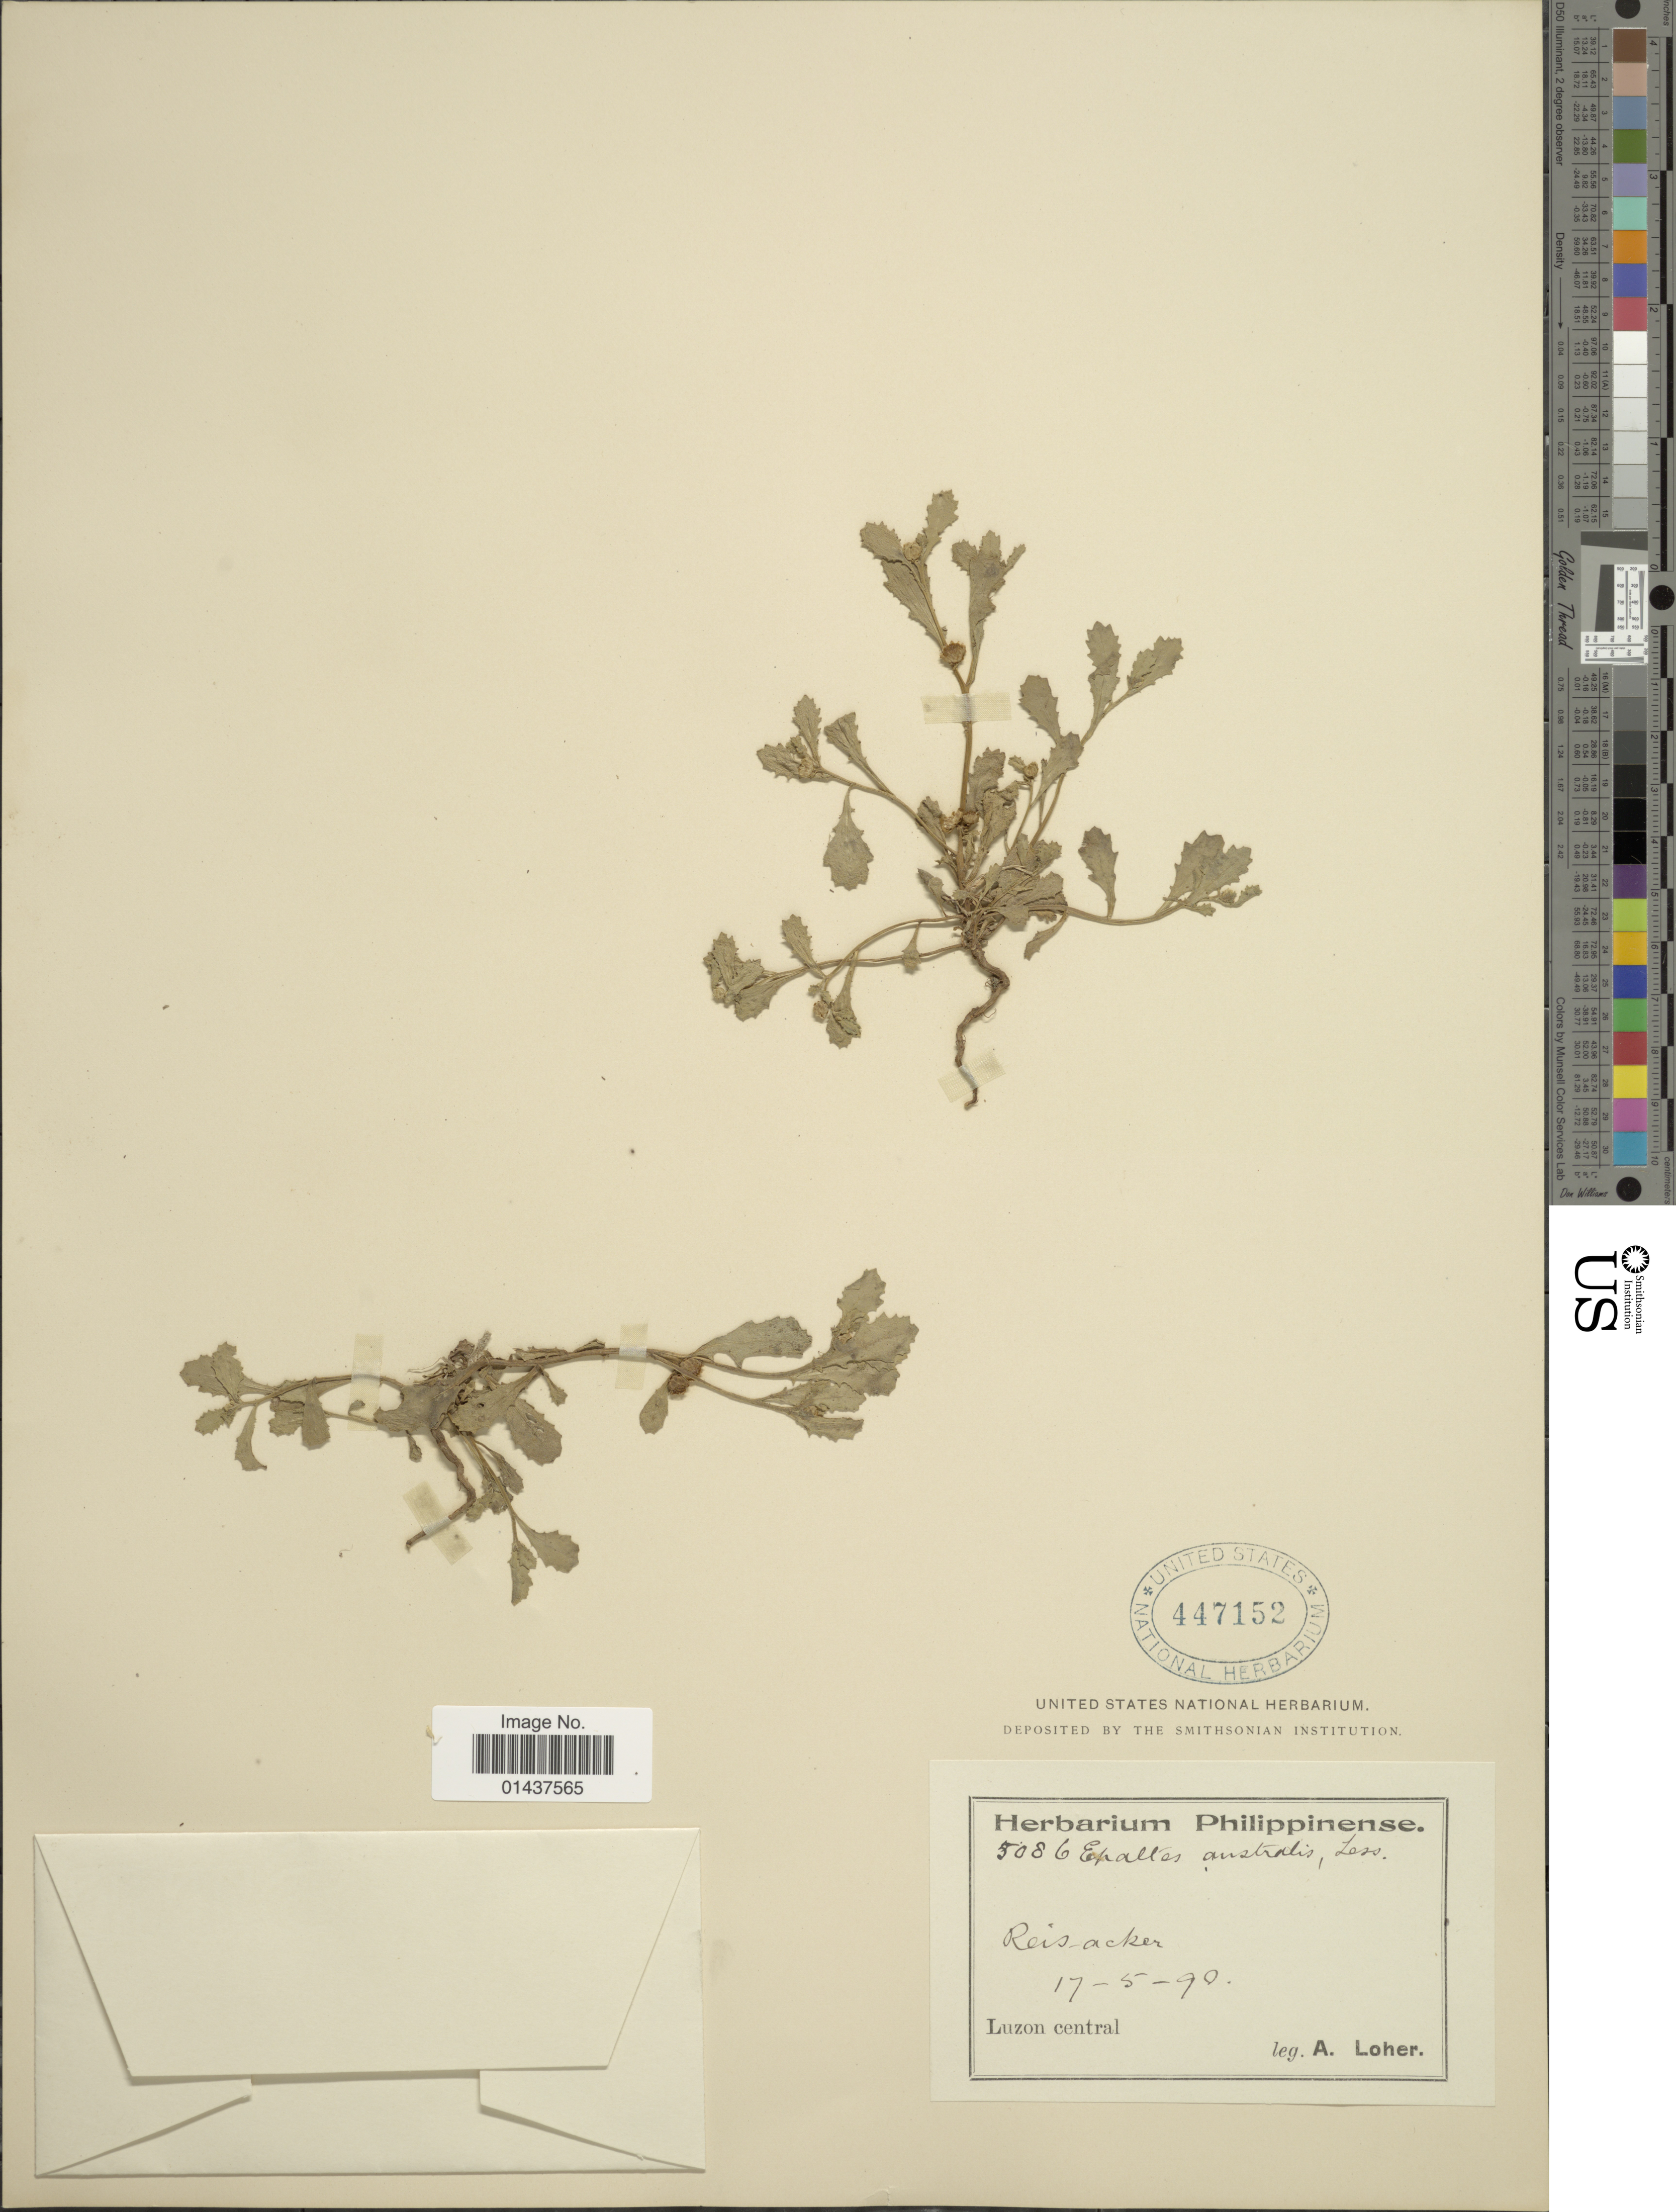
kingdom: Plantae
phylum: Tracheophyta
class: Magnoliopsida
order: Asterales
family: Asteraceae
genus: Epaltes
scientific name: Epaltes australis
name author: Less.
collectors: A. Loher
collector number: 5086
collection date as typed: Transcribed d/m/y: 17/5/90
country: Philippines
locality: Luzon central, Reis-acker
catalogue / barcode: US 447152